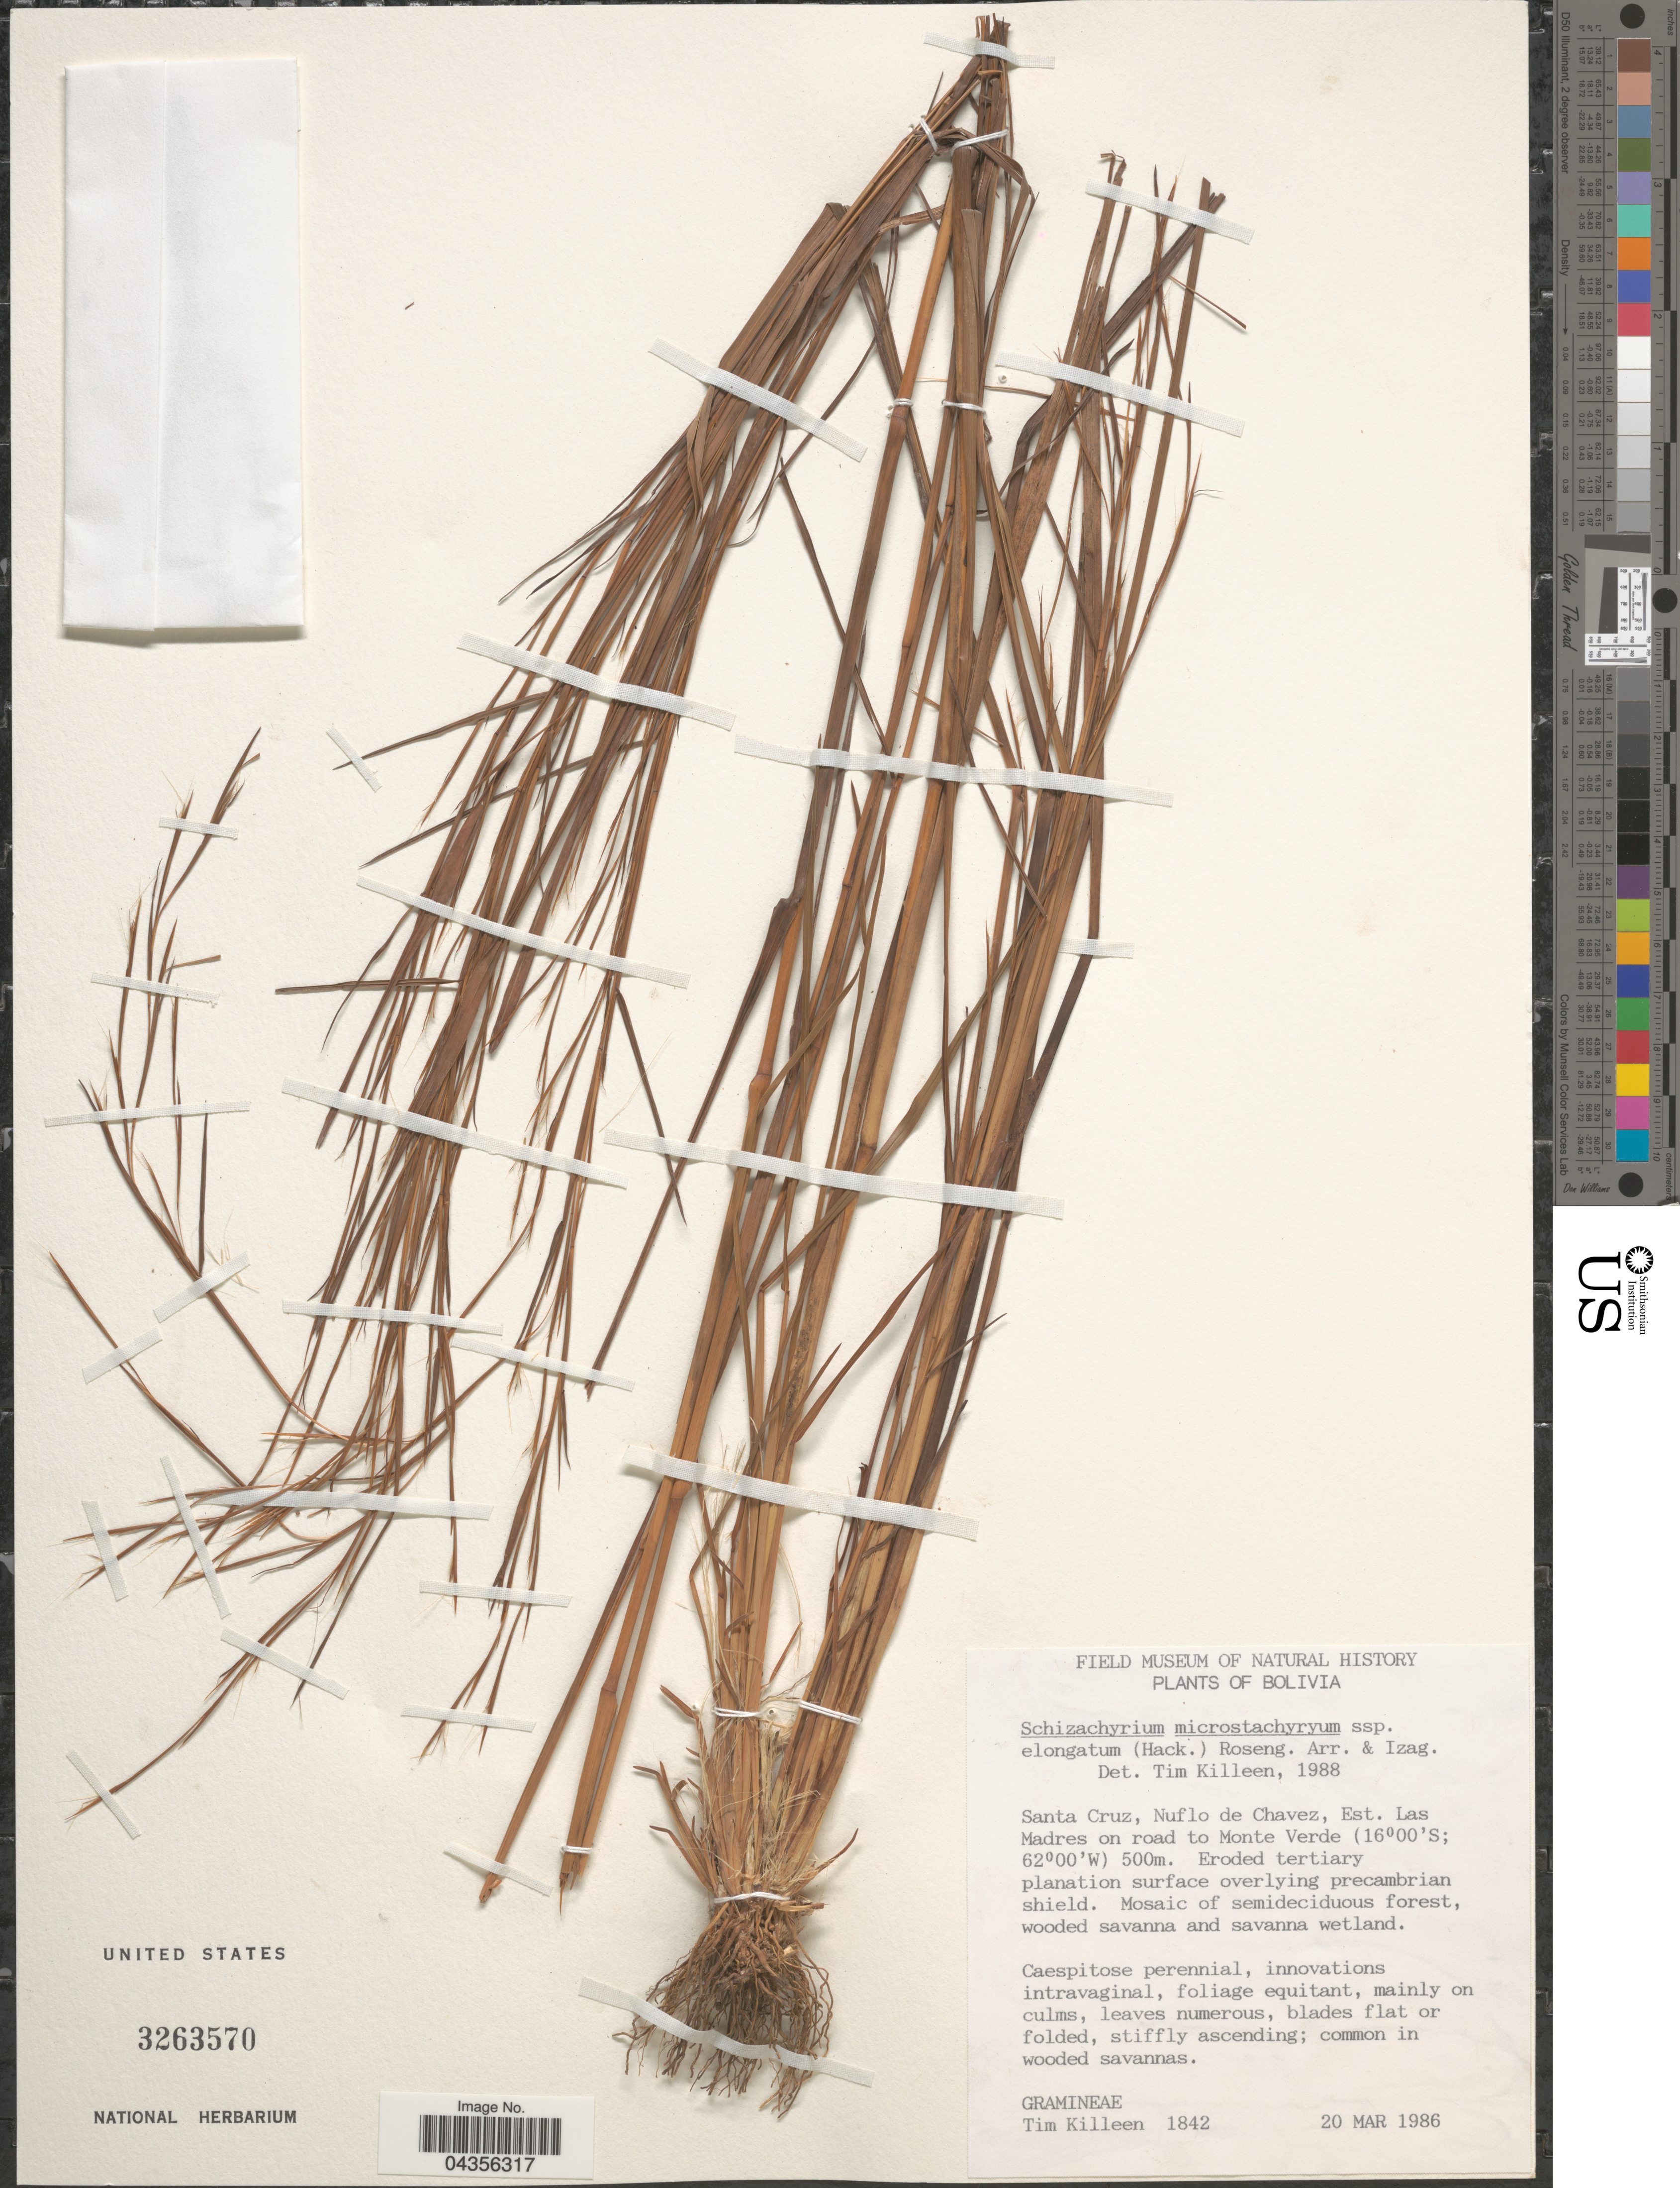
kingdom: Plantae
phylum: Tracheophyta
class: Liliopsida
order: Poales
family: Poaceae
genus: Schizachyrium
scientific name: Schizachyrium microstachyum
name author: (Desv. ex Ham.) Roseng. et al.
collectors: T. J. Killeen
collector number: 1842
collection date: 1986-03-20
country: Bolivia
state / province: Santa Cruz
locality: Nuflo de Chavez, Est. Las Madres on road to Monte Verde.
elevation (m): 500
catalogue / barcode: US 3263570